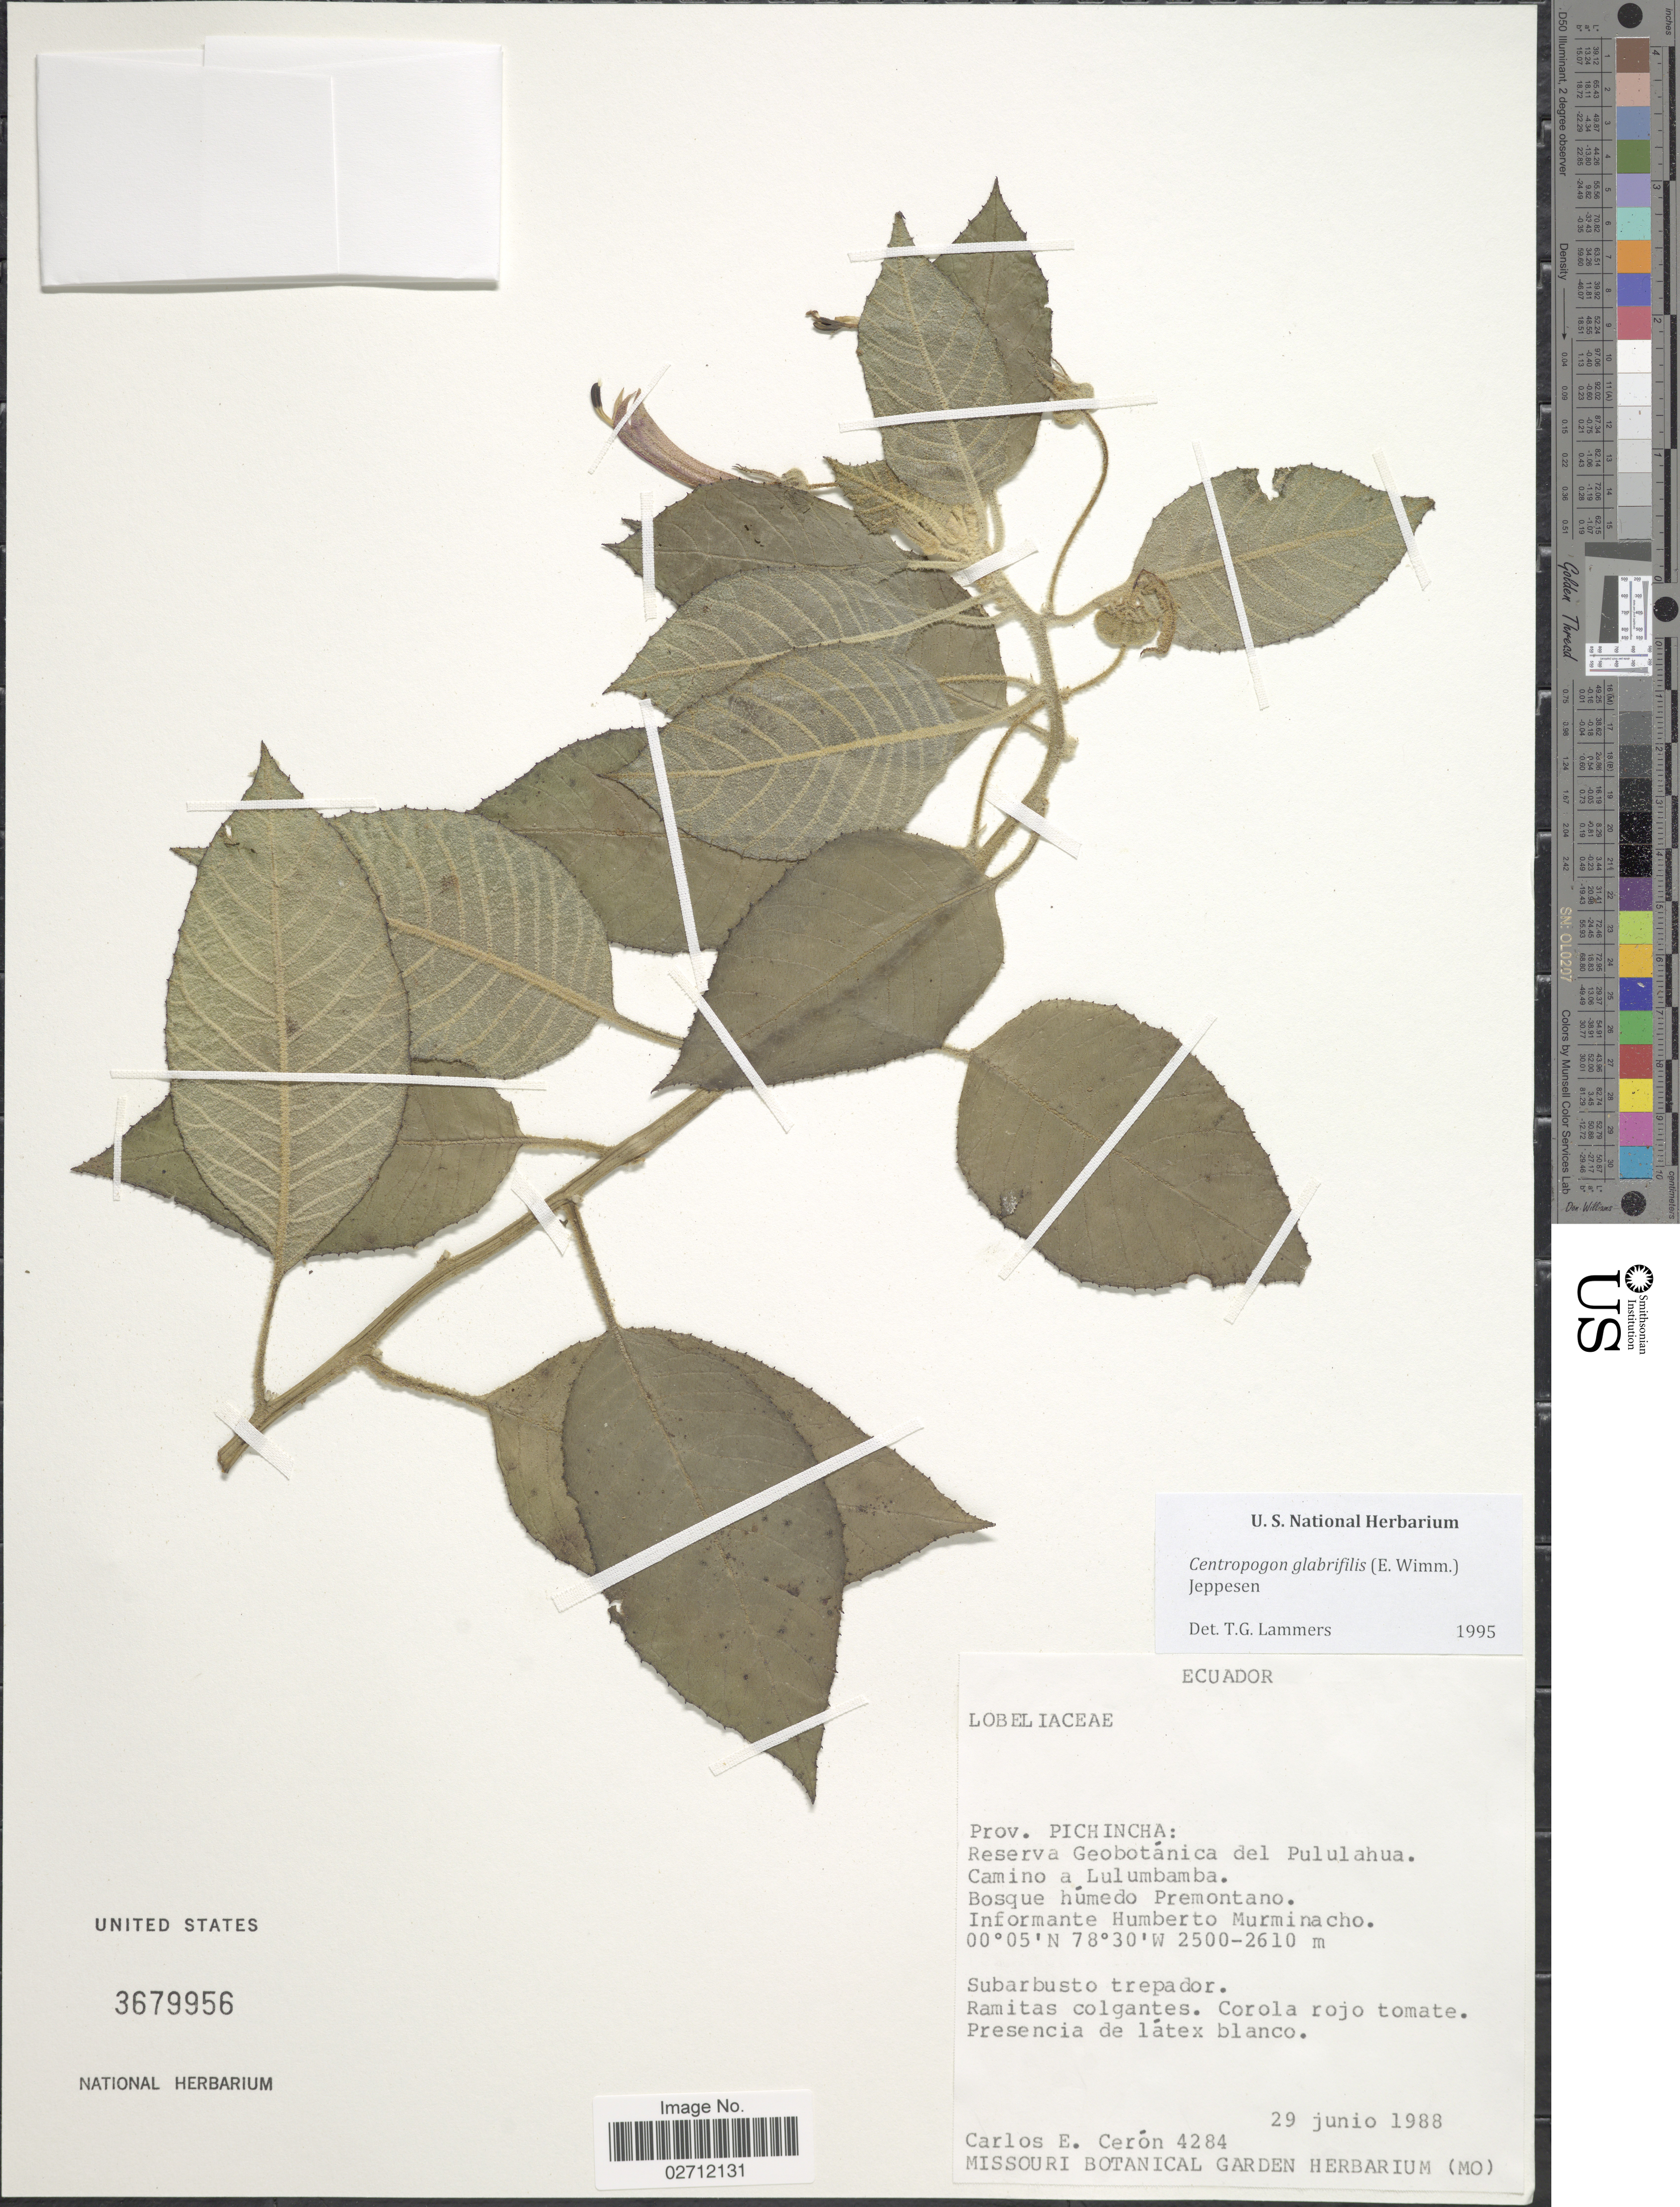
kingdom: Plantae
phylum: Tracheophyta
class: Magnoliopsida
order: Asterales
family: Campanulaceae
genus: Centropogon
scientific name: Centropogon glabrifilis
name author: (E. Wimm.) Jeppesen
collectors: C. E. Cerón M.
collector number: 4284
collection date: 1988-06-29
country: Ecuador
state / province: Pichincha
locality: Reserva Geobotanica Pululahua, Camino a Lulubamba, Bosque humedo Premontano.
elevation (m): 2500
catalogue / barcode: US 3679956